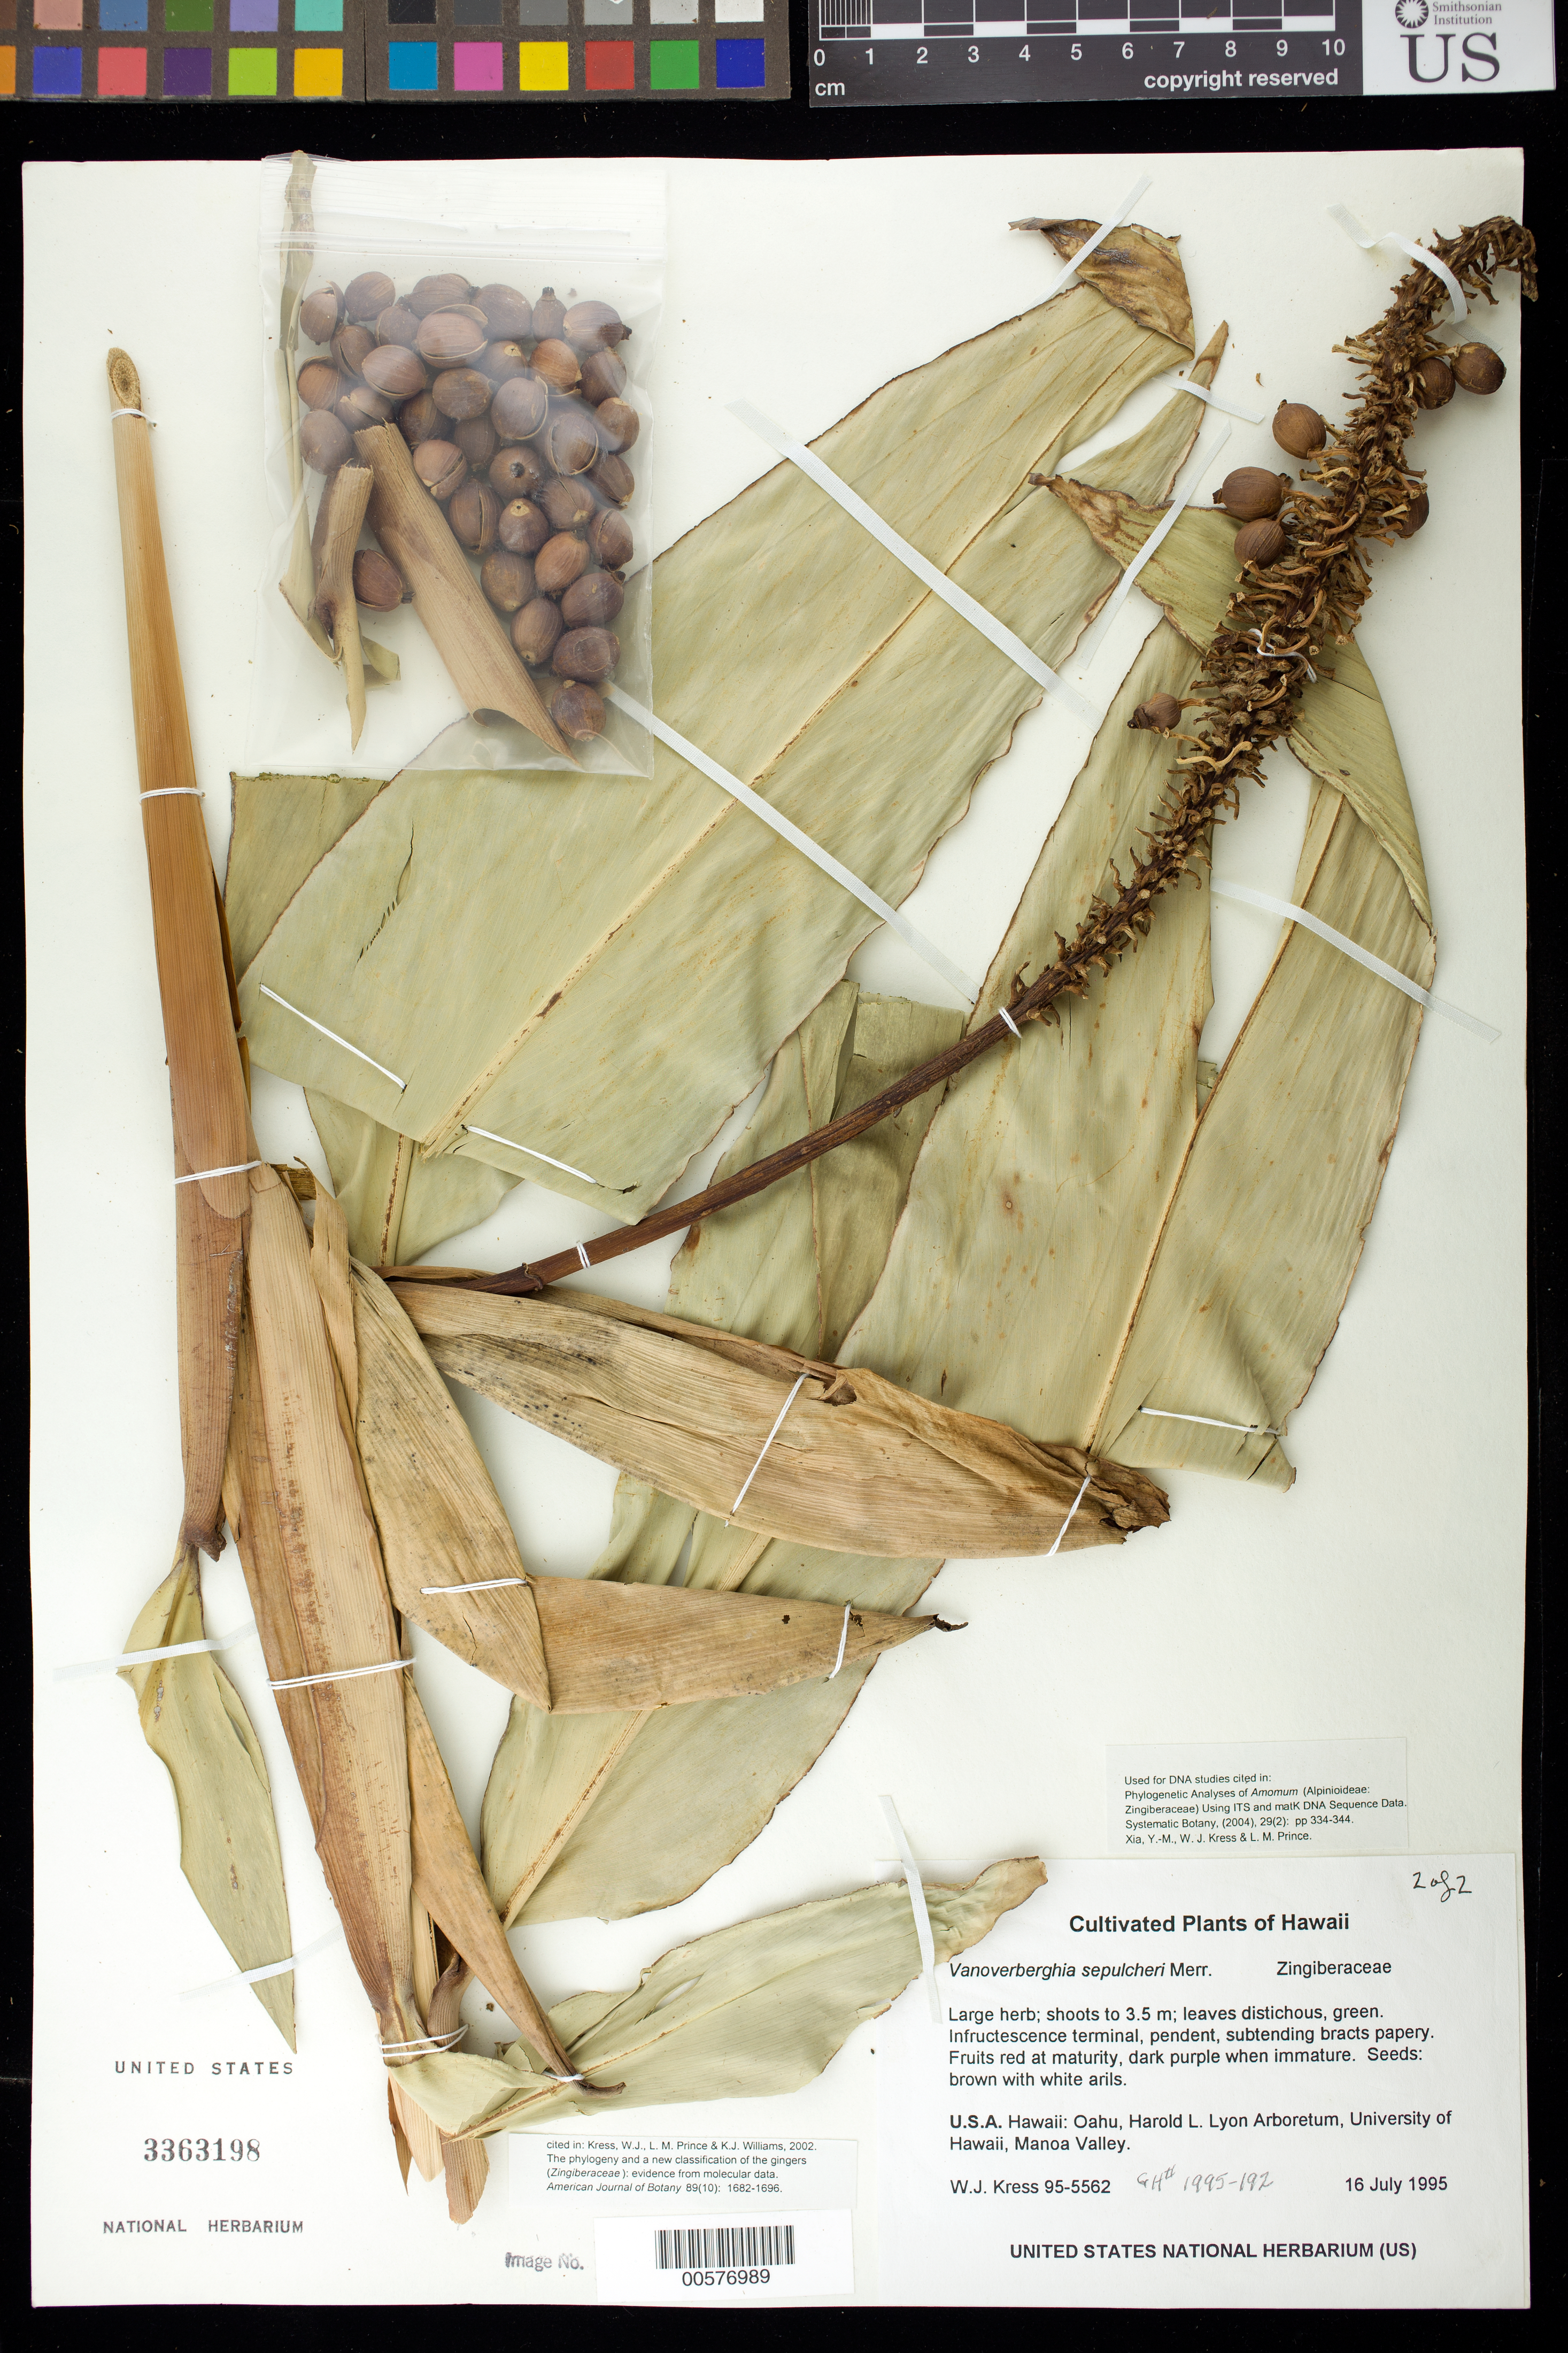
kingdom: Plantae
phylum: Tracheophyta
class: Liliopsida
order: Zingiberales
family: Zingiberaceae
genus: Vanoverberghia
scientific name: Vanoverberghia sepulchrei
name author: Merr.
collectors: W. J. Kress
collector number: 95-5562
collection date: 1995-07-16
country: United States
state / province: Hawaii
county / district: Honolulu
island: Oahu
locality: Harold L. Lyon Arboretum, Univ. of Hawaii, Manoa Valley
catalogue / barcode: US 3363198